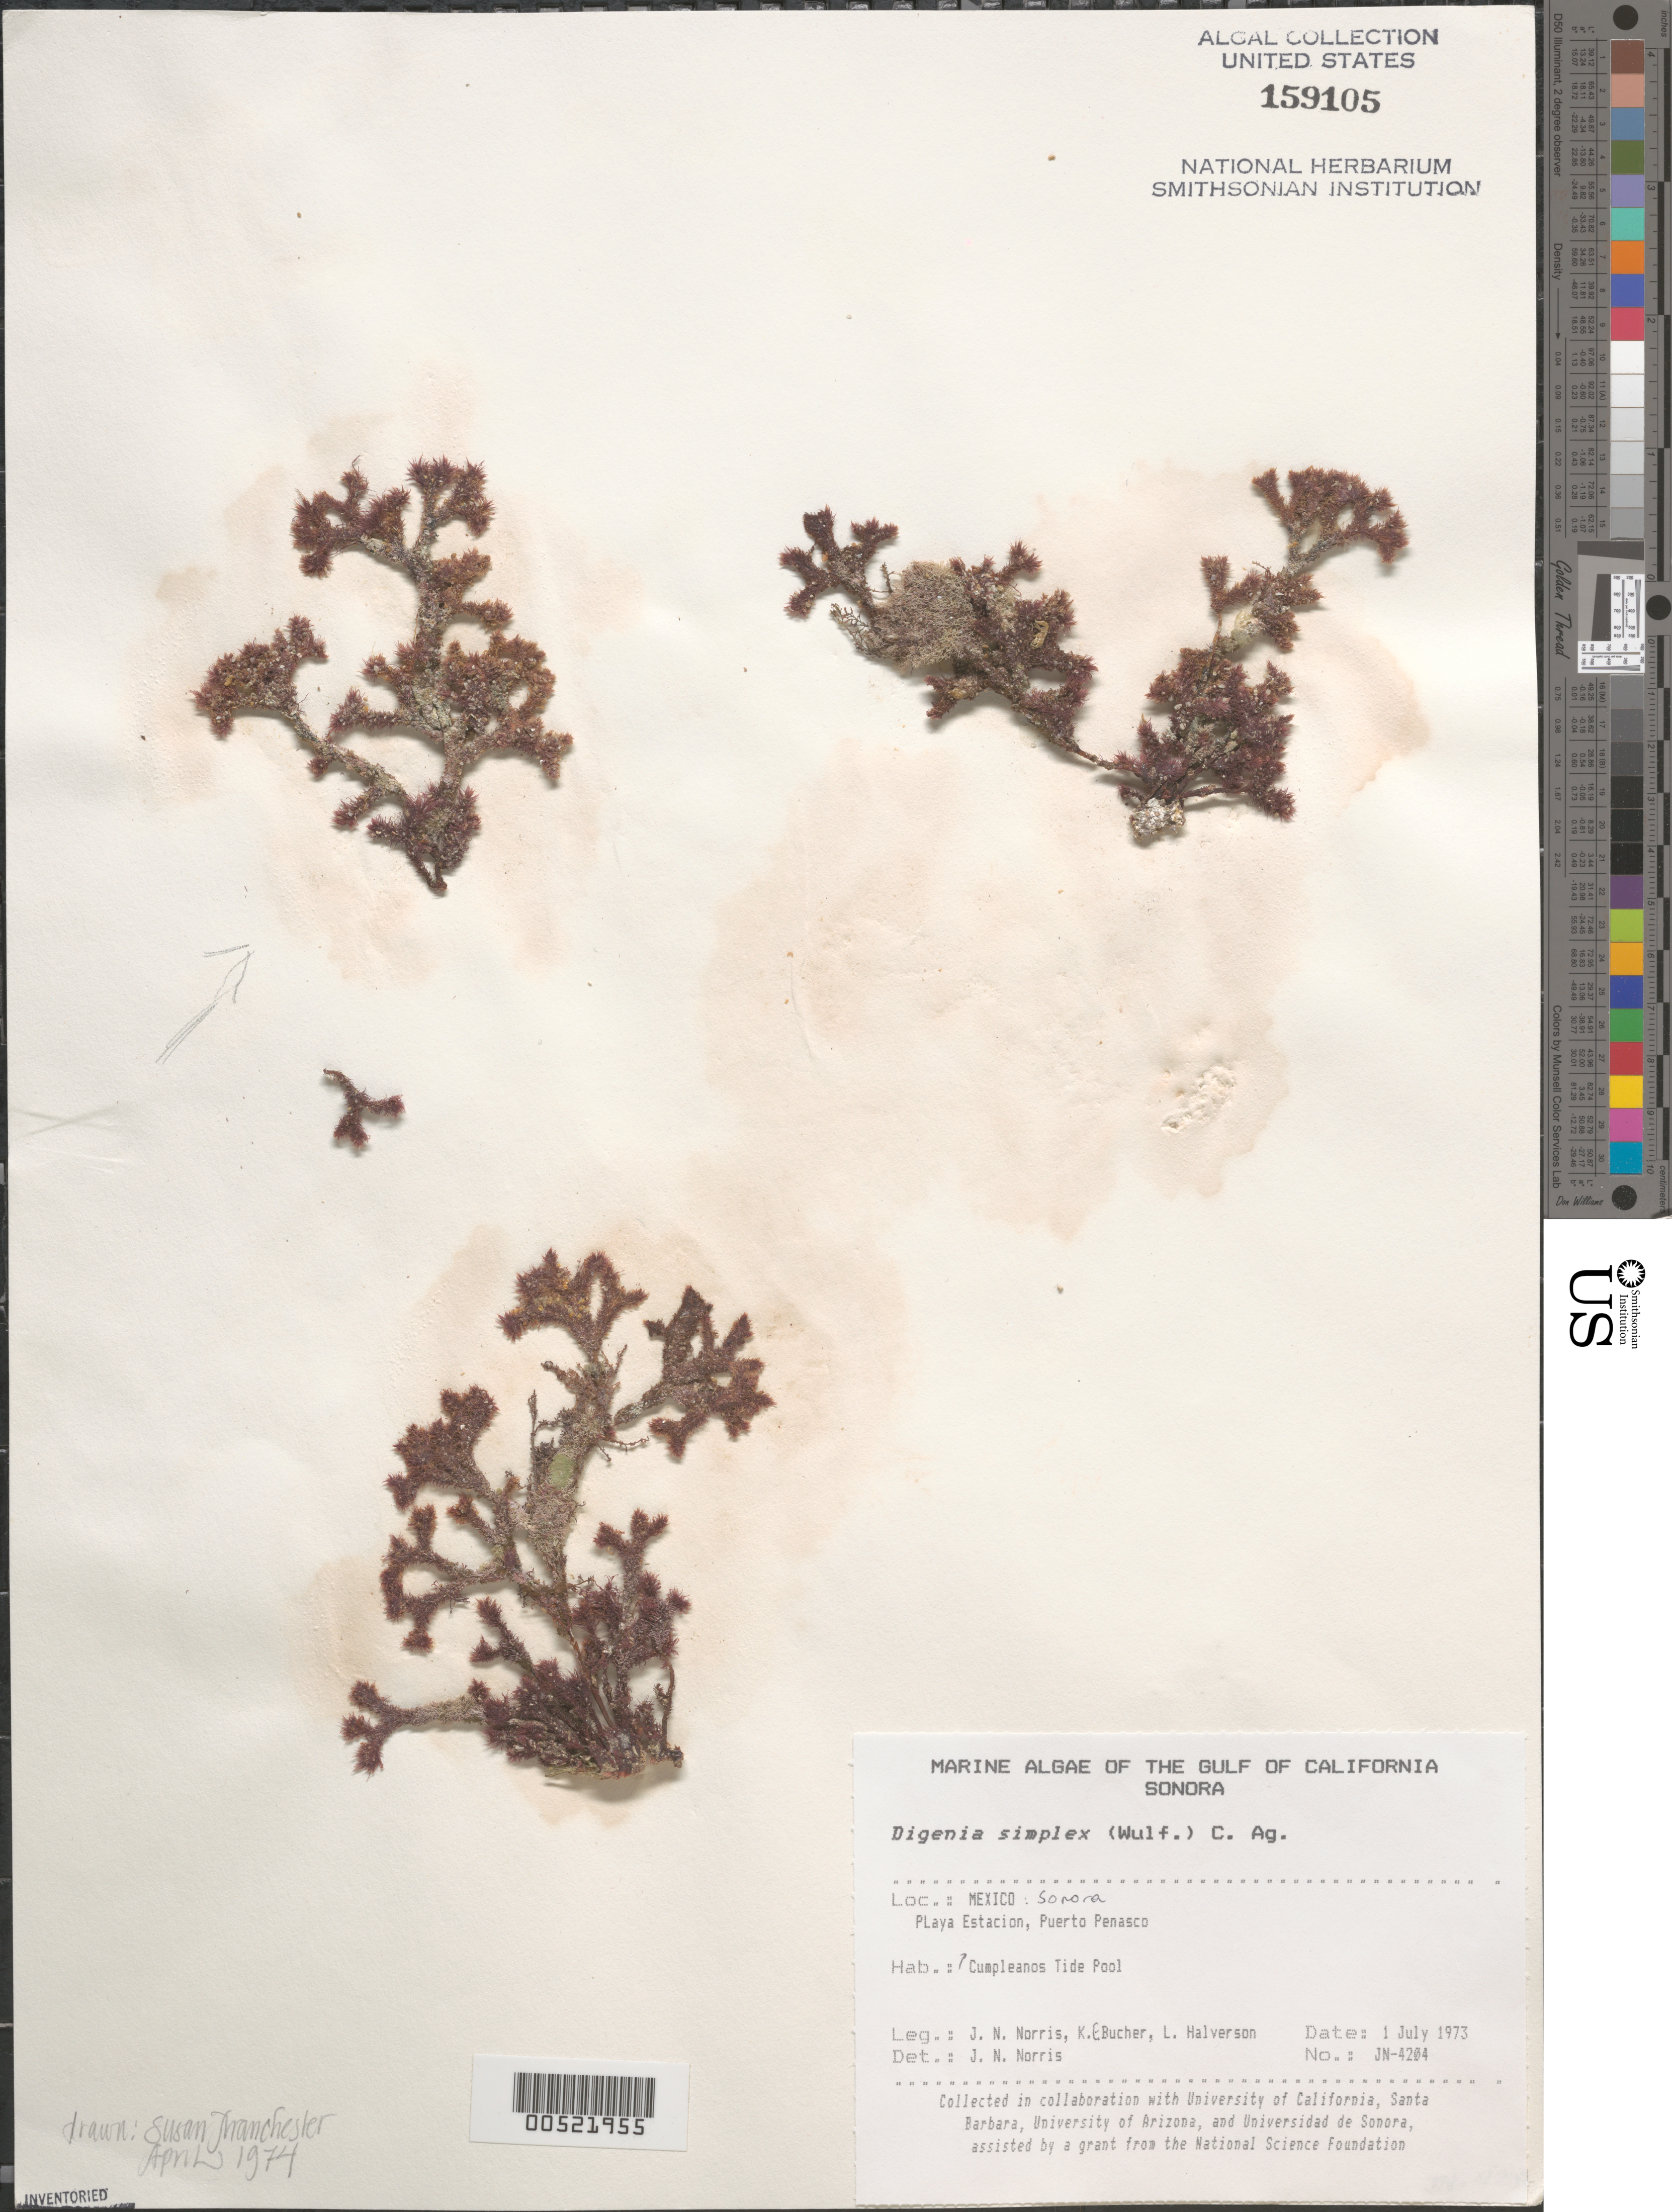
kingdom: Plantae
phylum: Rhodophyta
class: Florideophyceae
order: Ceramiales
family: Rhodomelaceae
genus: Digenea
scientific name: Digenea simplex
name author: (Wulfen) C. Agardh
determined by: Norris, James N.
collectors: J. N. Norris, K. E. Bucher & L. Halverson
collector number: JN-4204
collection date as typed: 01 Jul 1973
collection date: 1973-07-01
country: Mexico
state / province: Sonora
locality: Playa Estacion, Puerto Penasco, Cumpleanos Tide Pool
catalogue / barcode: US 159105